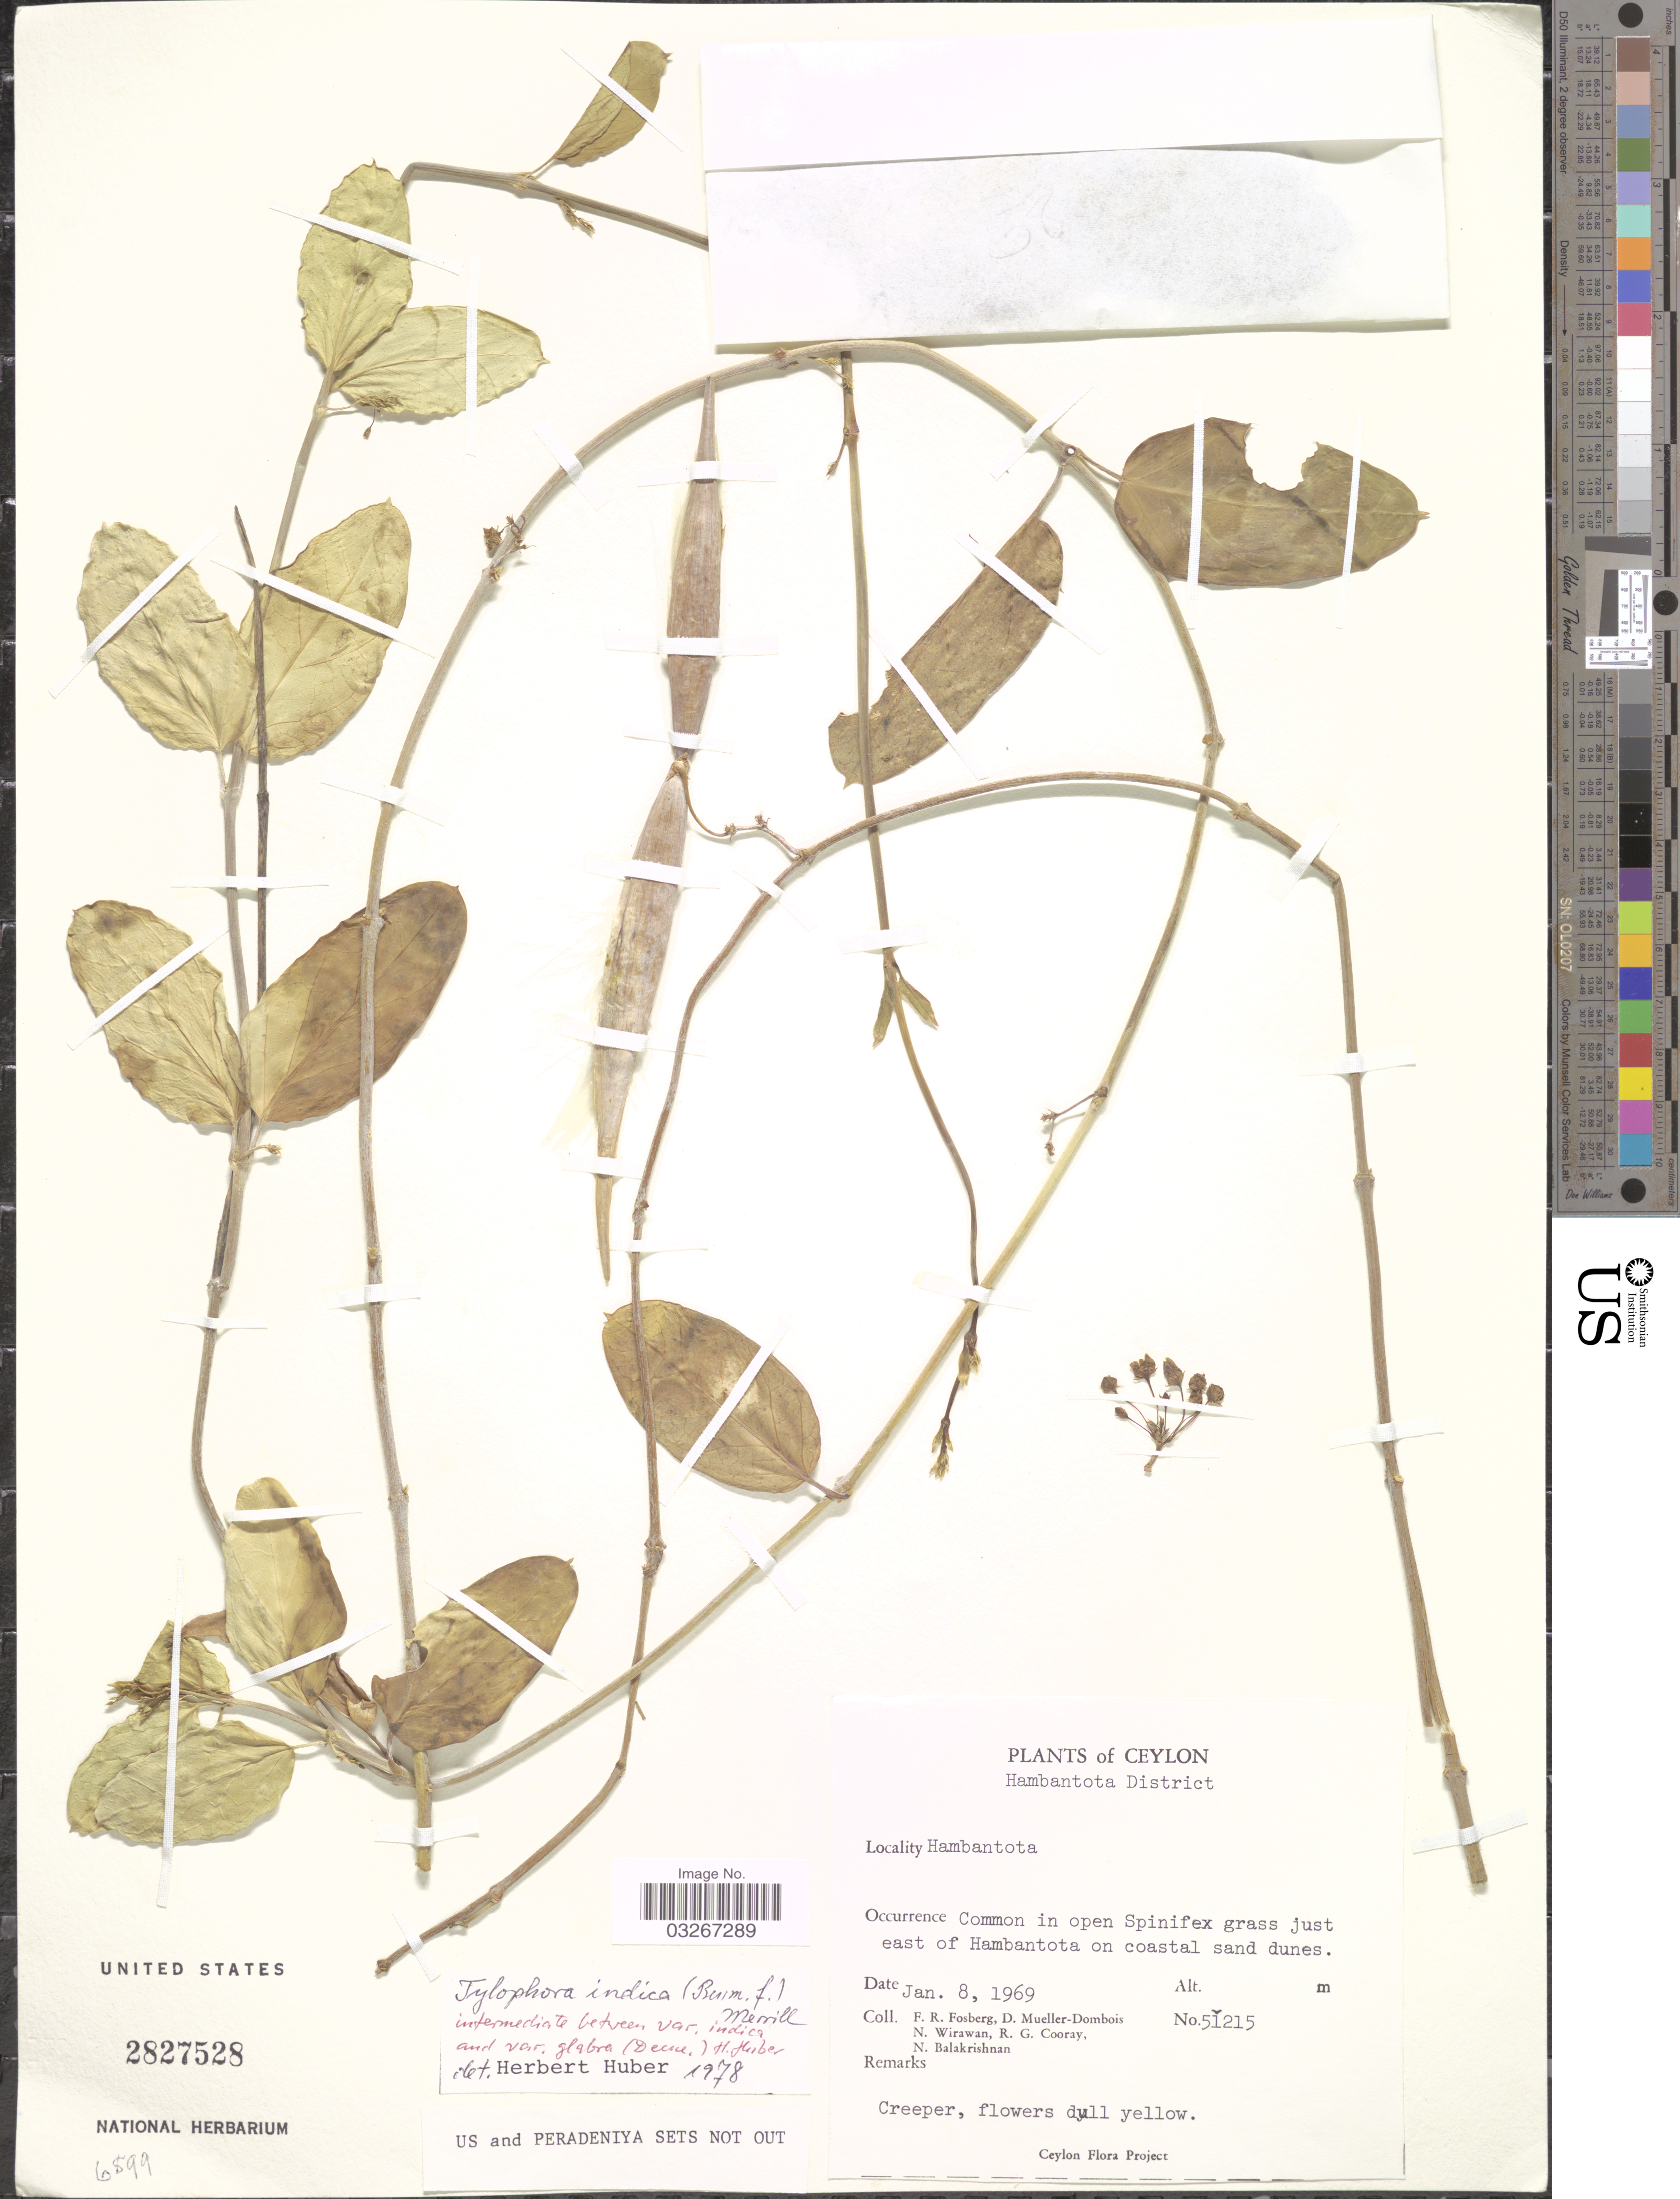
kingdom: Plantae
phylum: Tracheophyta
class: Magnoliopsida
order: Gentianales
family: Apocynaceae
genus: Tylophora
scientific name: Tylophora indica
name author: Merr.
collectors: F. R. Fosberg, D. Mueller-Dombois, N. Wirawan, R. Cooray & N. Balakrishnan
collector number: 51215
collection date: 1969-01-08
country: Sri Lanka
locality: Ceylon. Hambantota District. Hambantota. Just east of Hambantota on coastal sand dunes.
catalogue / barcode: US 2827528